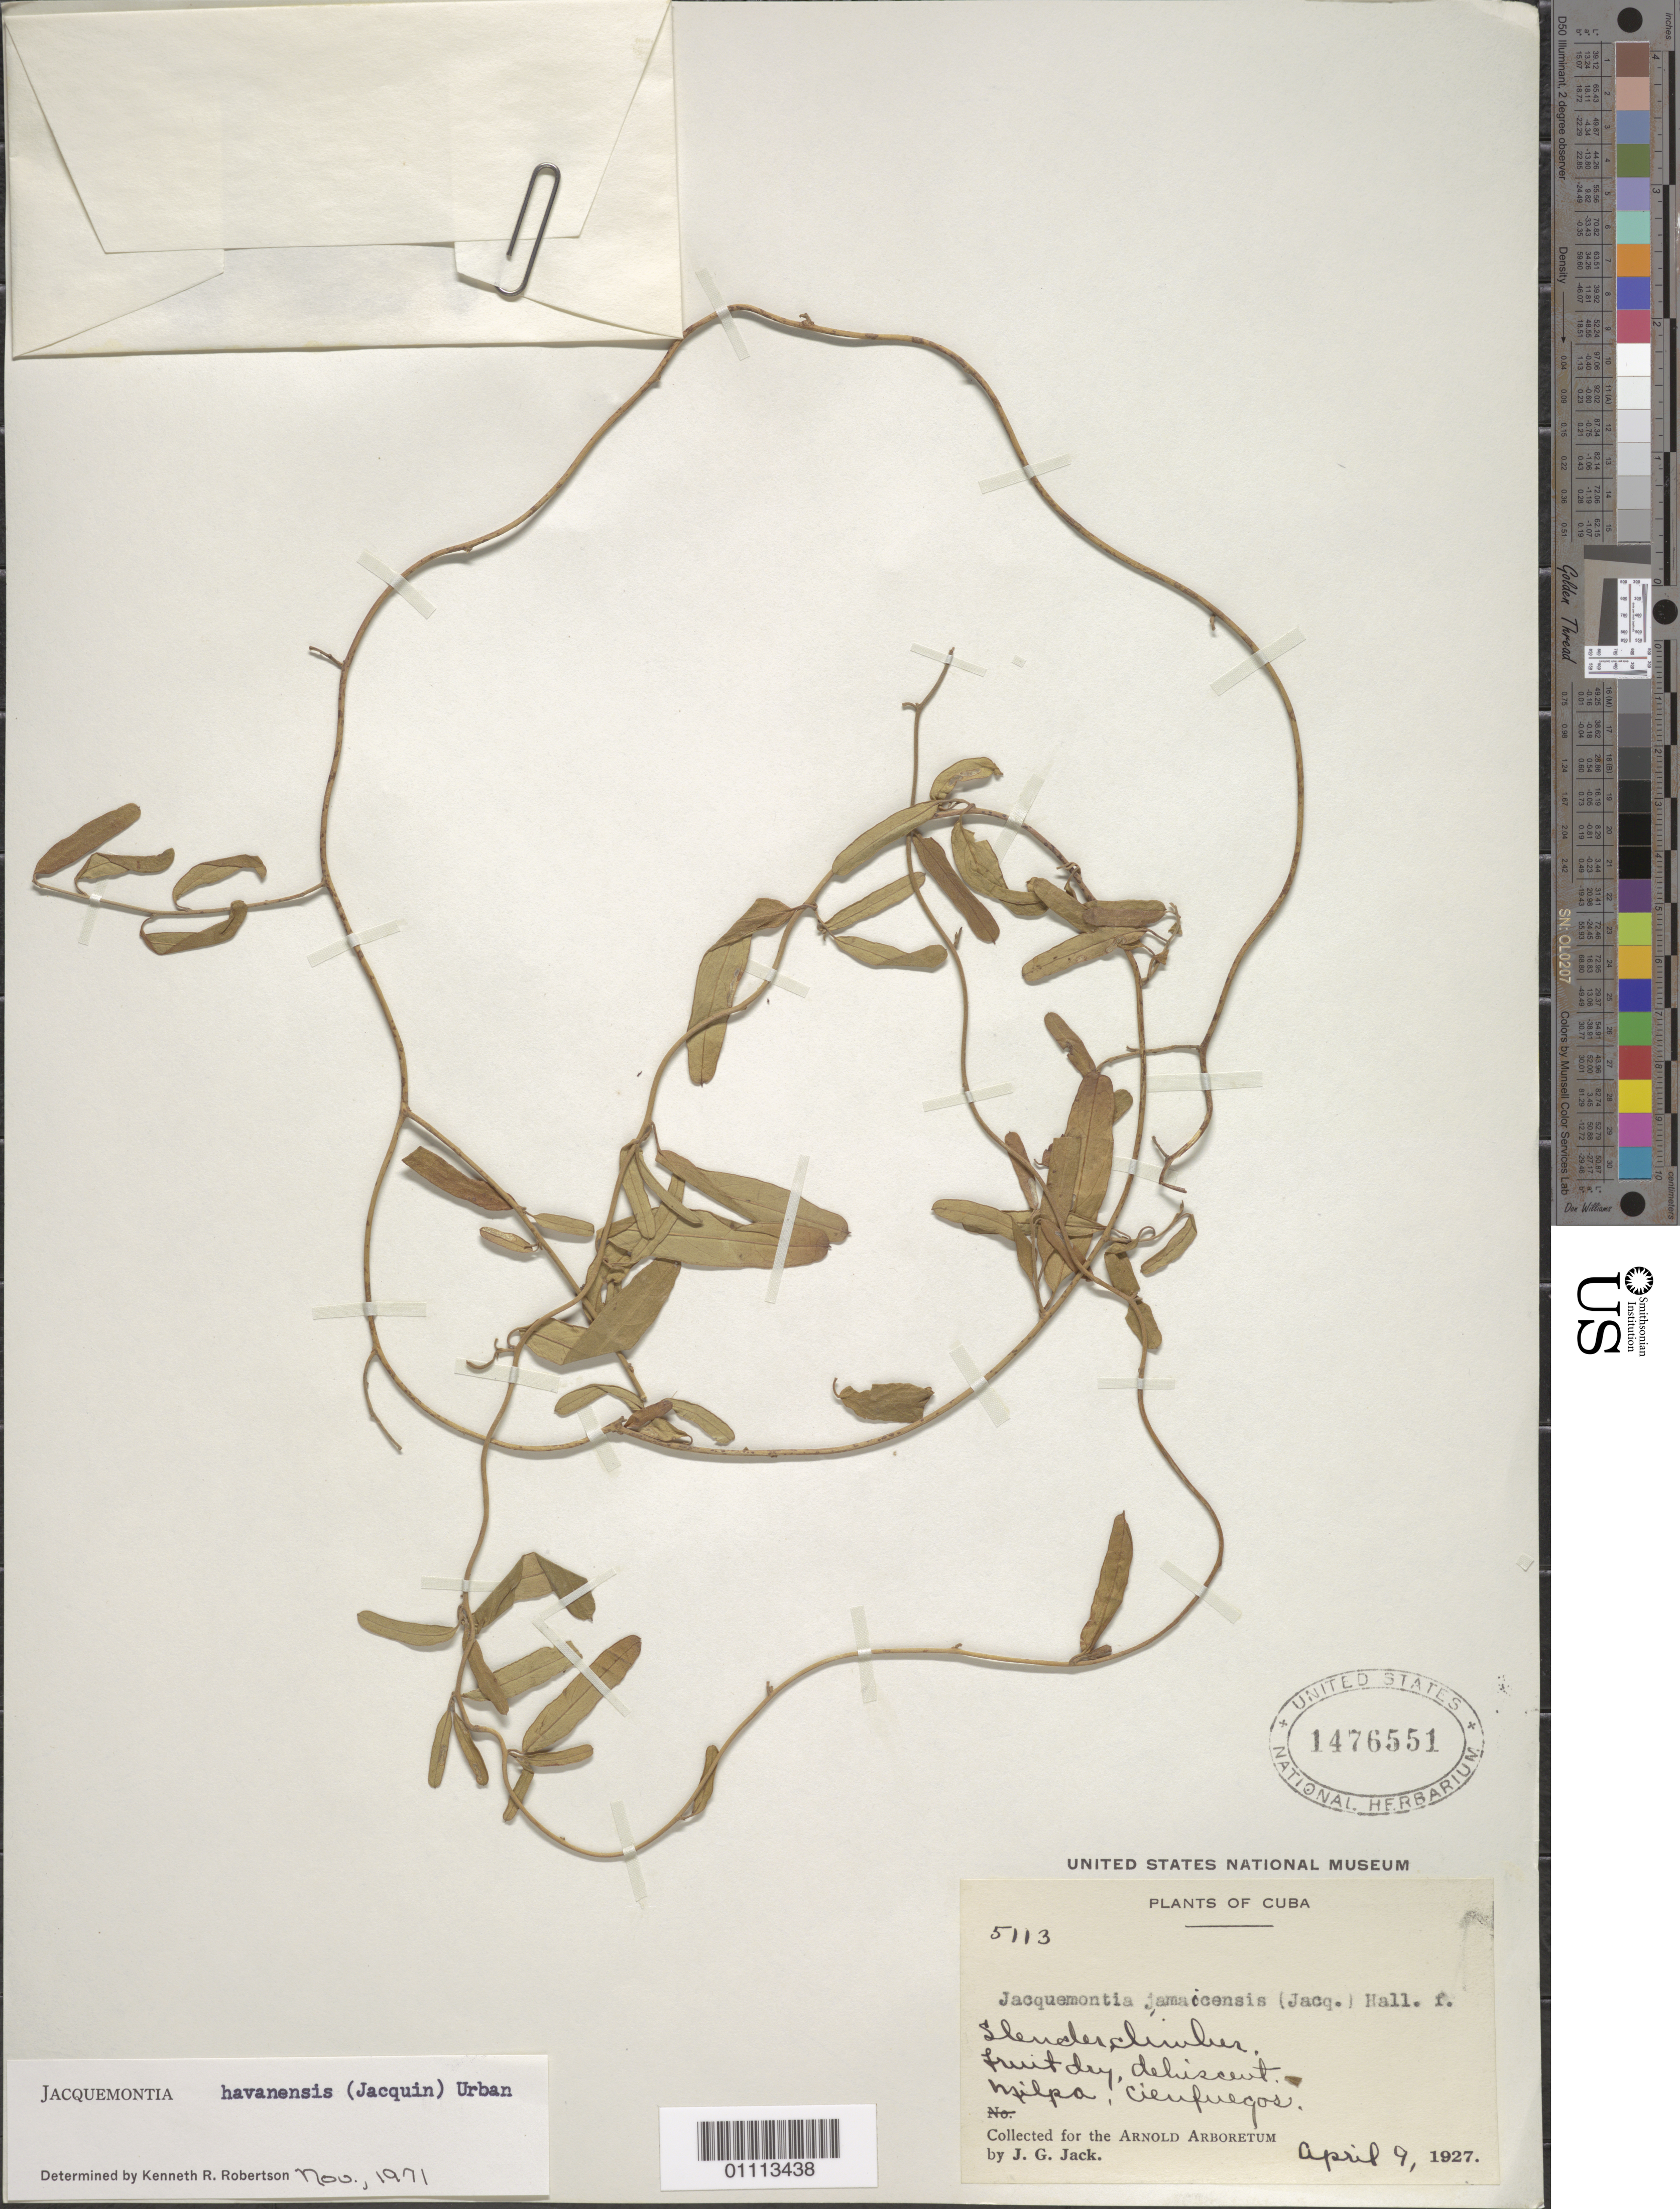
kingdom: Plantae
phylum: Tracheophyta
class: Magnoliopsida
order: Solanales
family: Convolvulaceae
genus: Jacquemontia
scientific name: Jacquemontia havanensis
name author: (Jacq.) Urb.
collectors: J. G. Jack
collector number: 5113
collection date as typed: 09 Apr 1927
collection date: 1927-04-09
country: Cuba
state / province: Cienfuegos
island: Cuba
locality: Milpa, Cienfuegos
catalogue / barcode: US 1476551